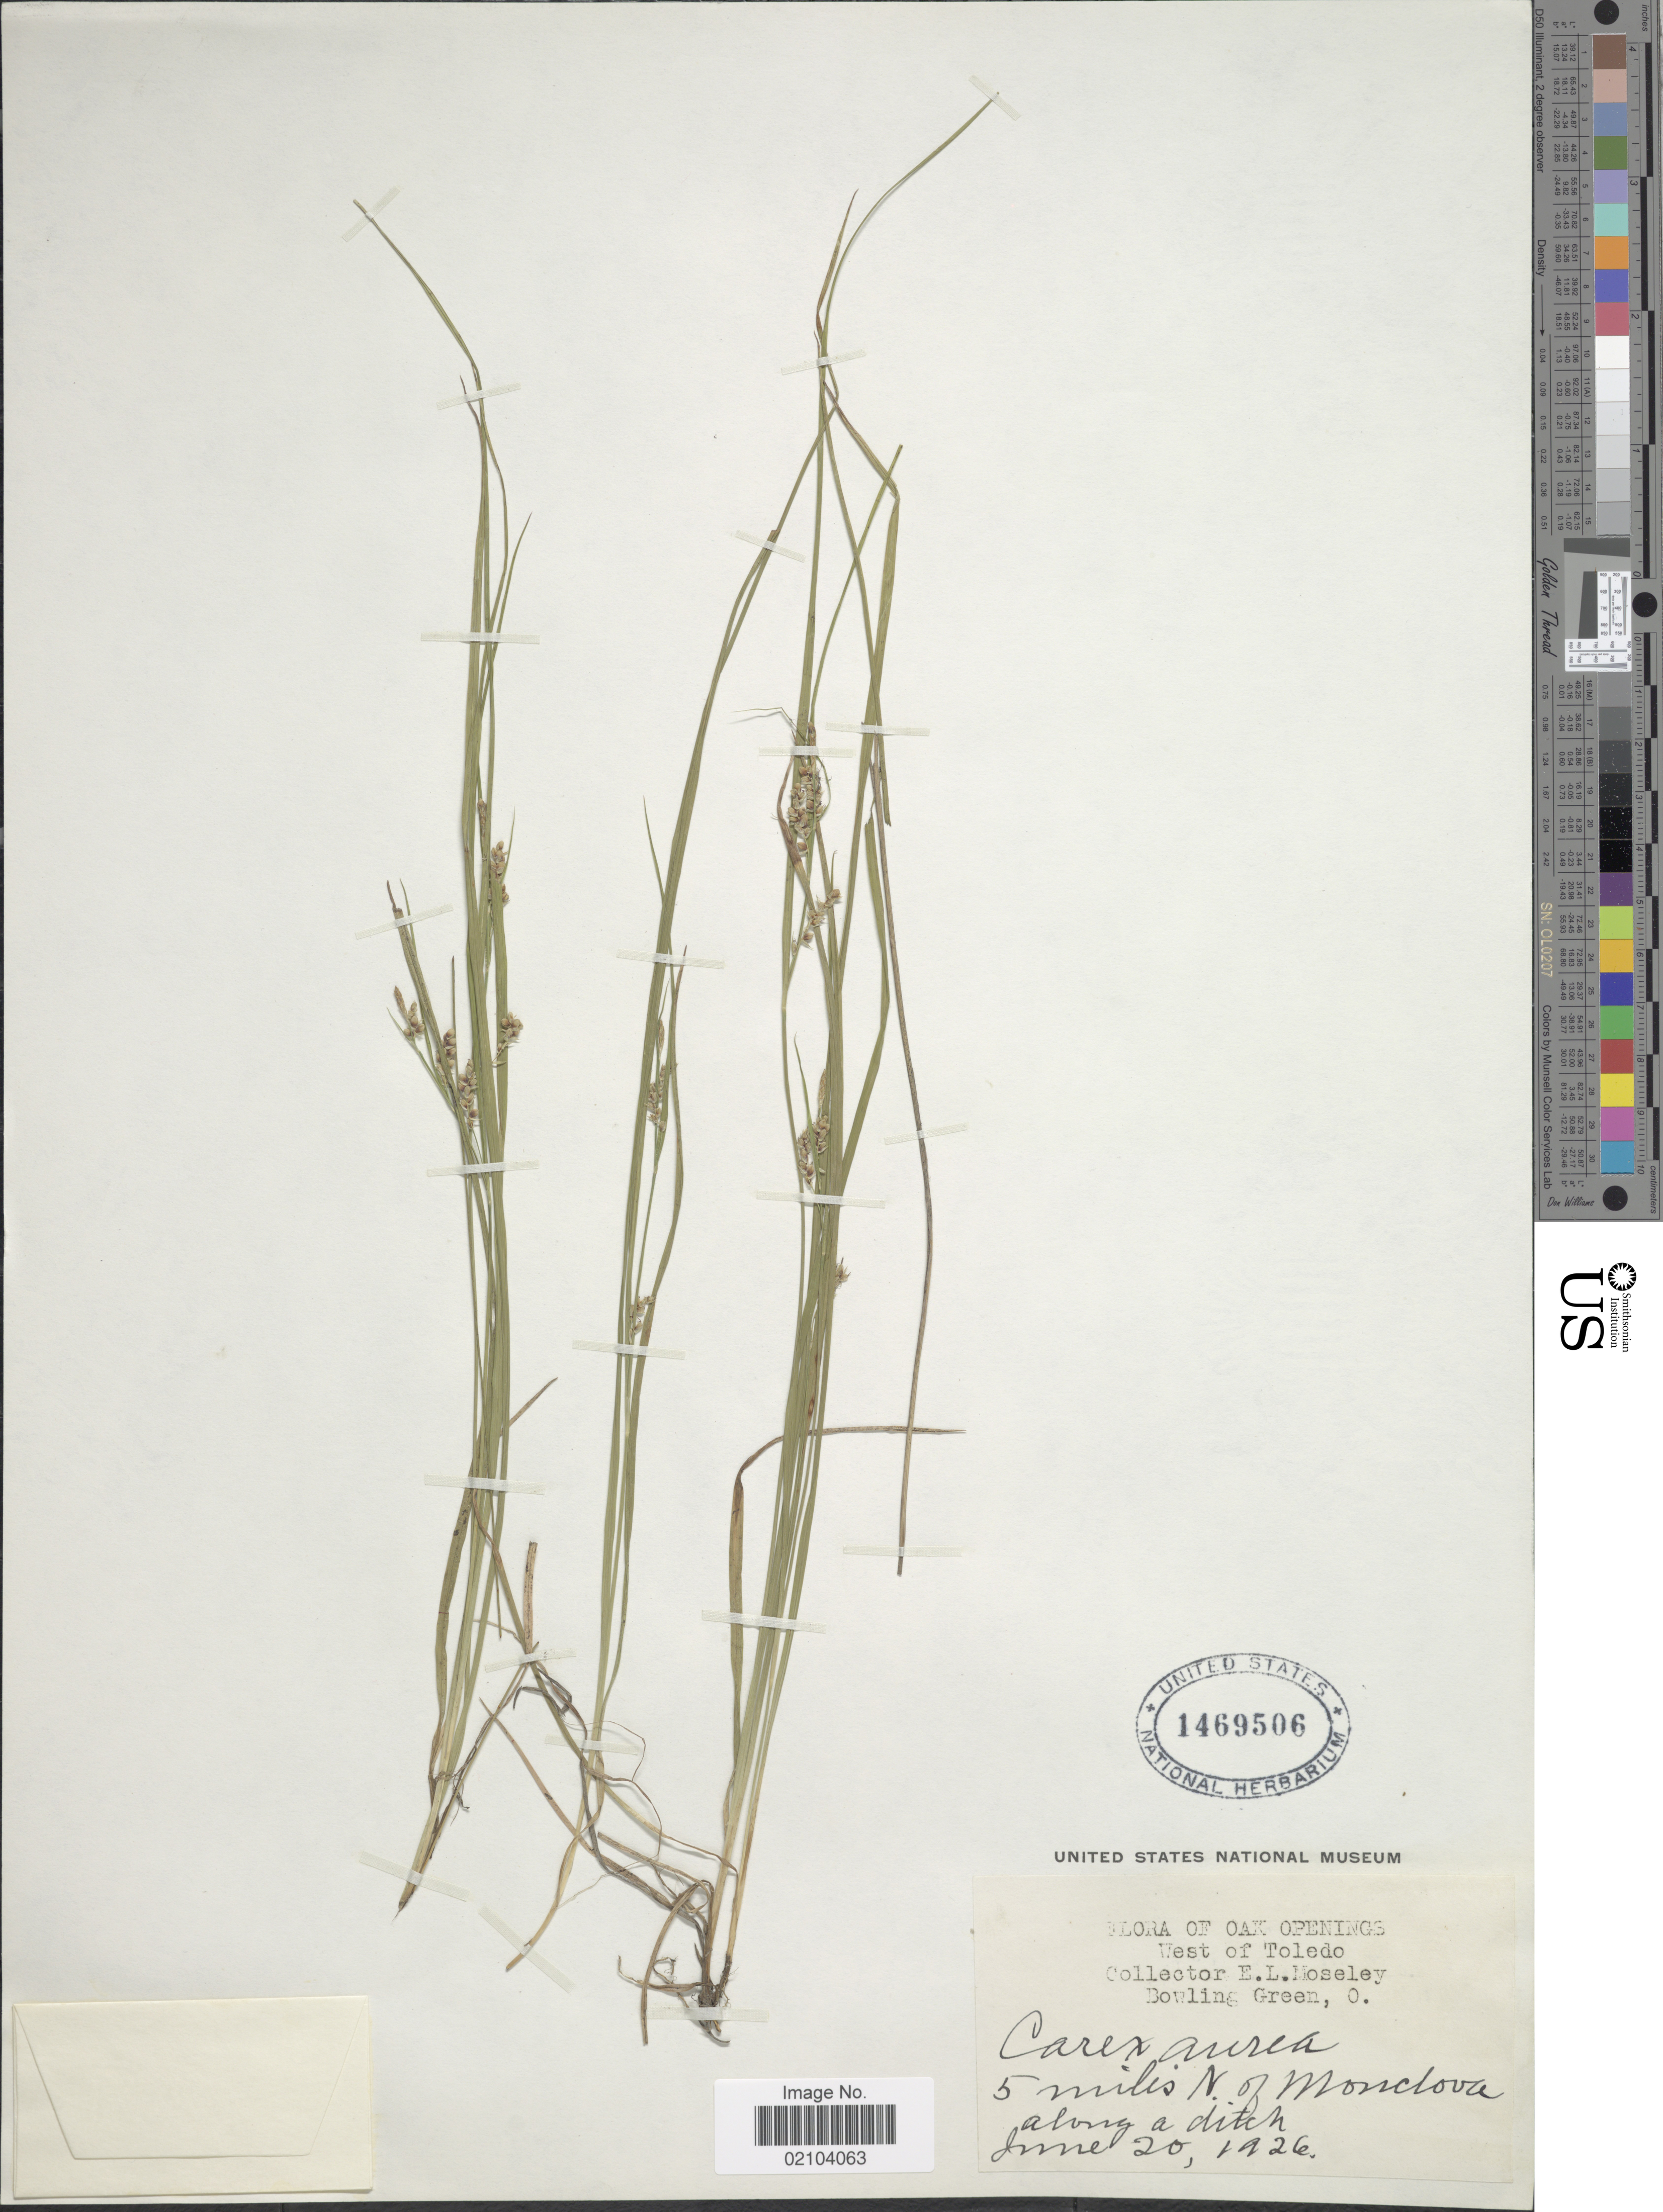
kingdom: Plantae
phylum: Tracheophyta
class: Liliopsida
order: Poales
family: Cyperaceae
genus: Carex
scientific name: Carex aurea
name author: Nutt.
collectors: E. Moseley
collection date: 1926-06-20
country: United States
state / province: Ohio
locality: Oak Openings. West of Toledo. 5 miles N. of Monclova along a ditch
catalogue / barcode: US 1469506